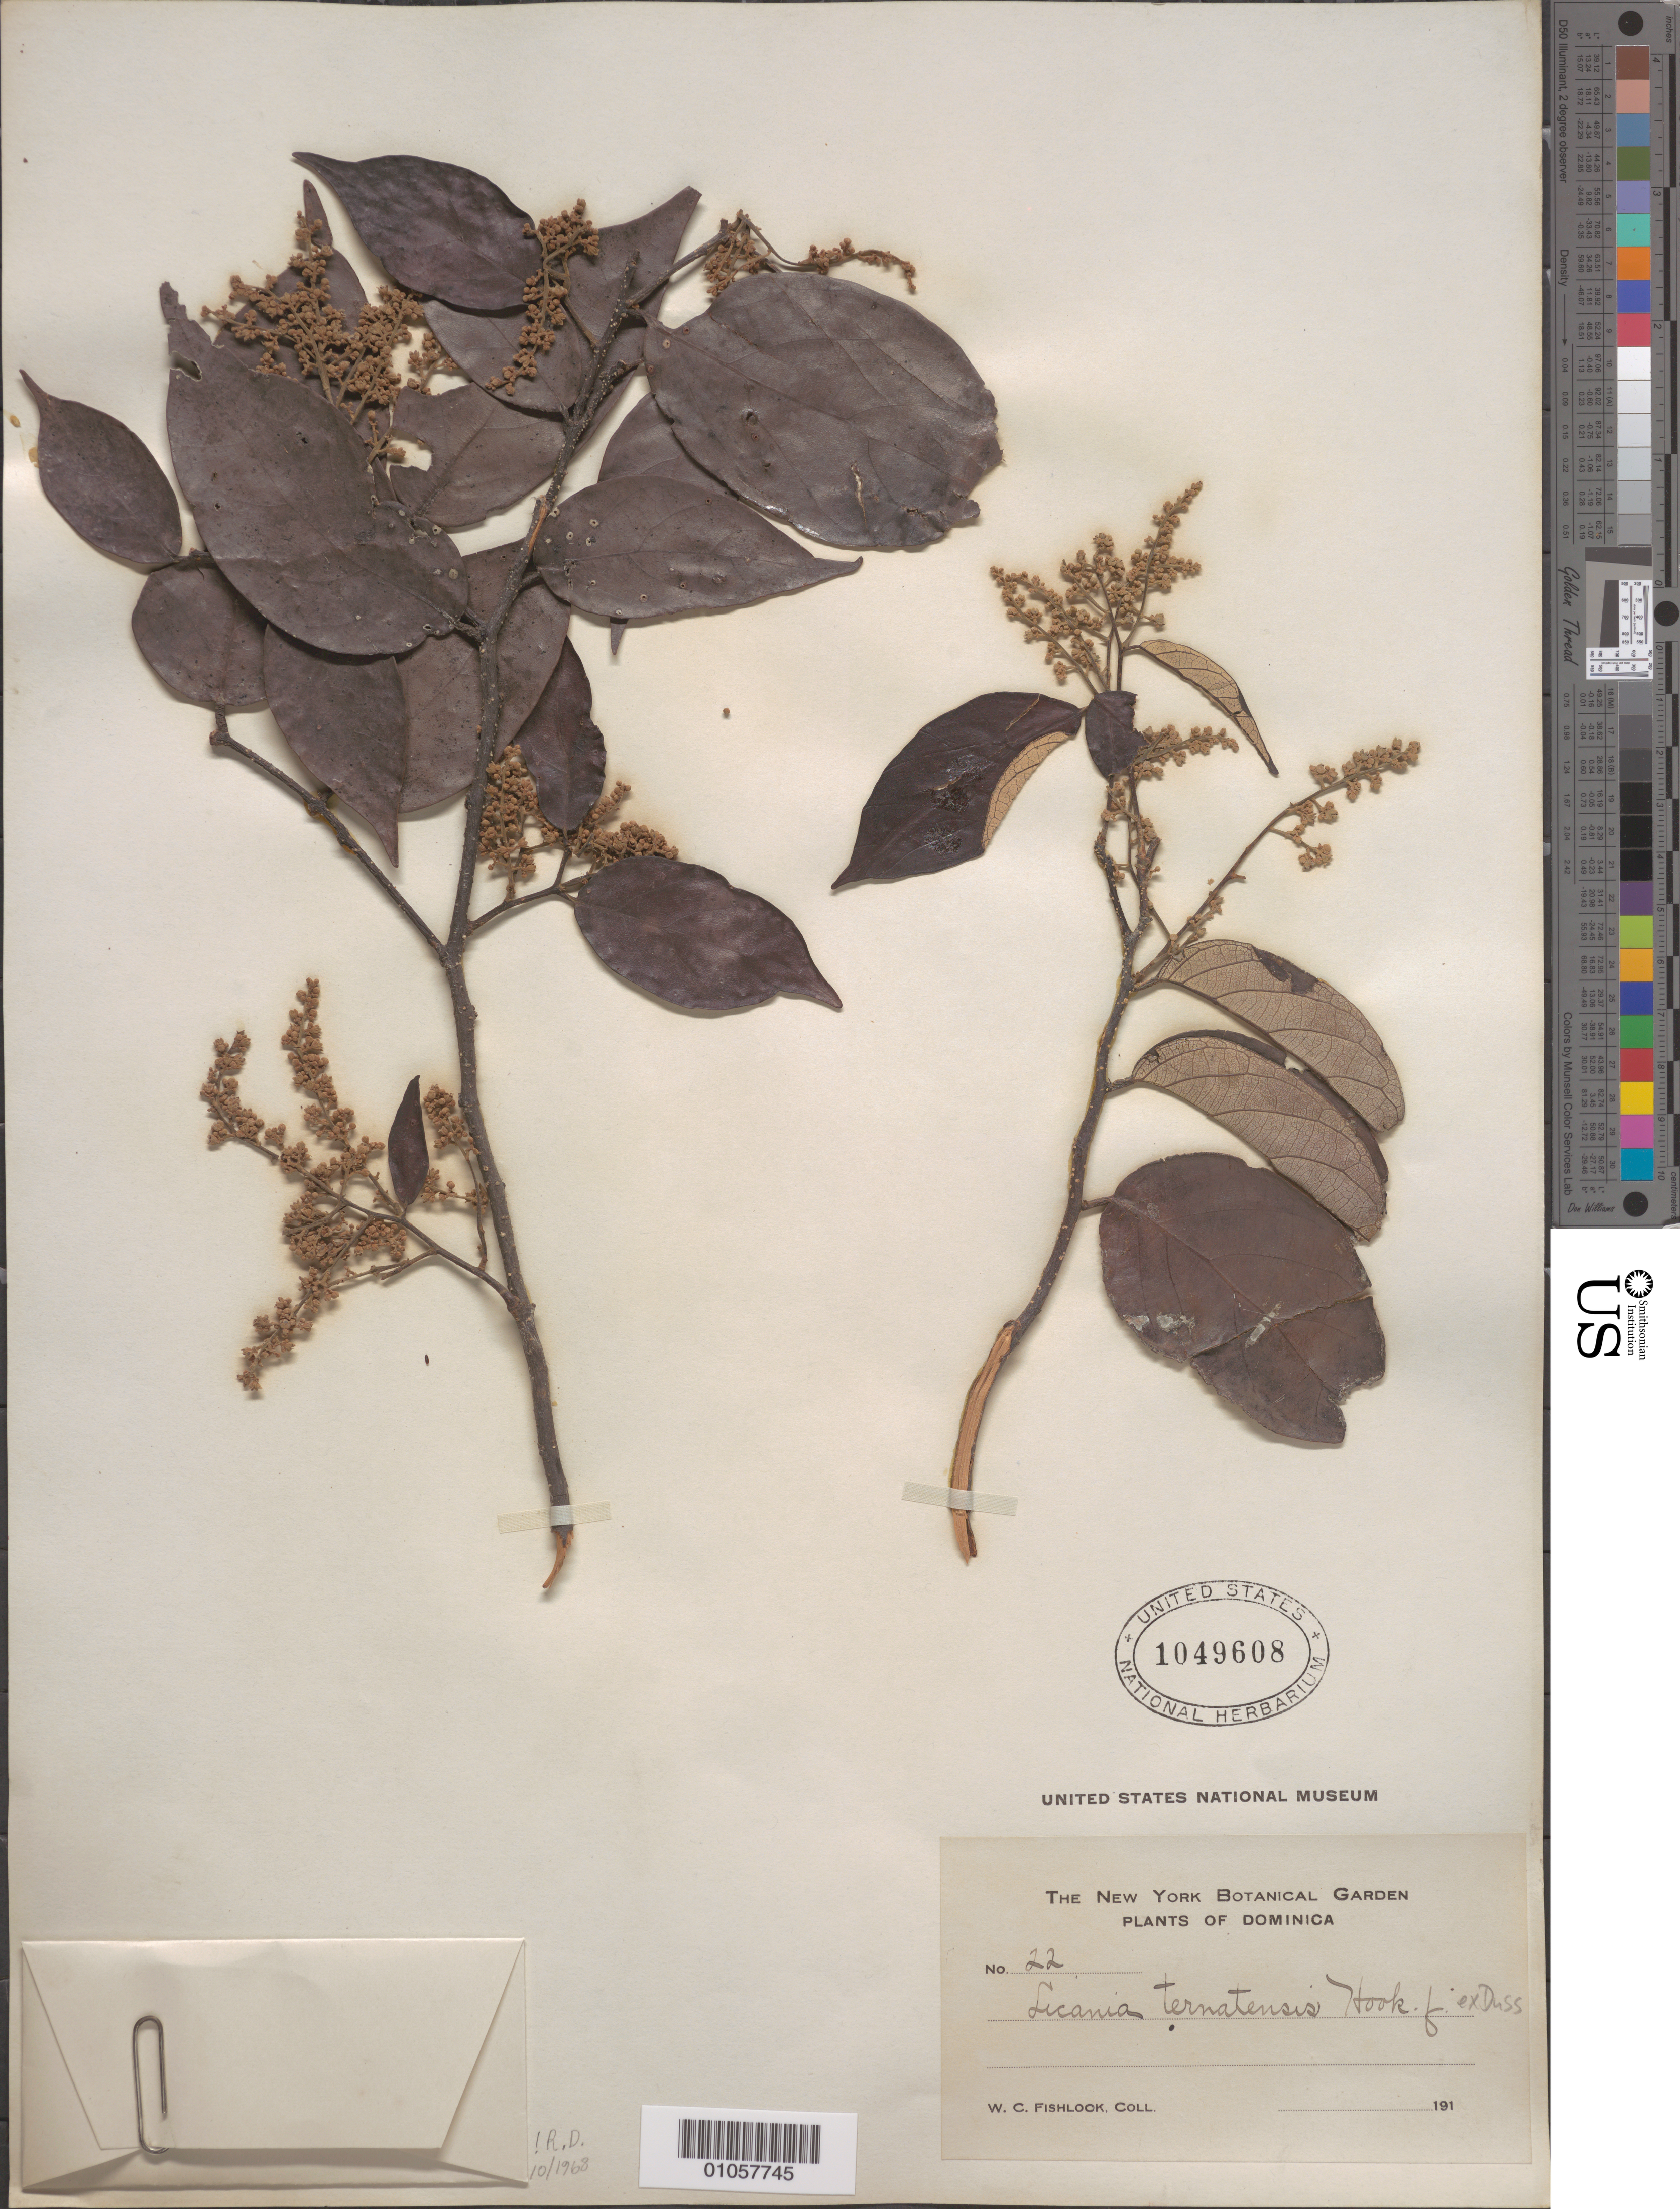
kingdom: Plantae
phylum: Tracheophyta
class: Magnoliopsida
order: Malpighiales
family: Chrysobalanaceae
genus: Licania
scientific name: Licania ternatensis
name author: Hook. f. ex Duss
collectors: W. Fishlock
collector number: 22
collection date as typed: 1915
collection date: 1915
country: Dominica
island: Dominica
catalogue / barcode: US 1049608